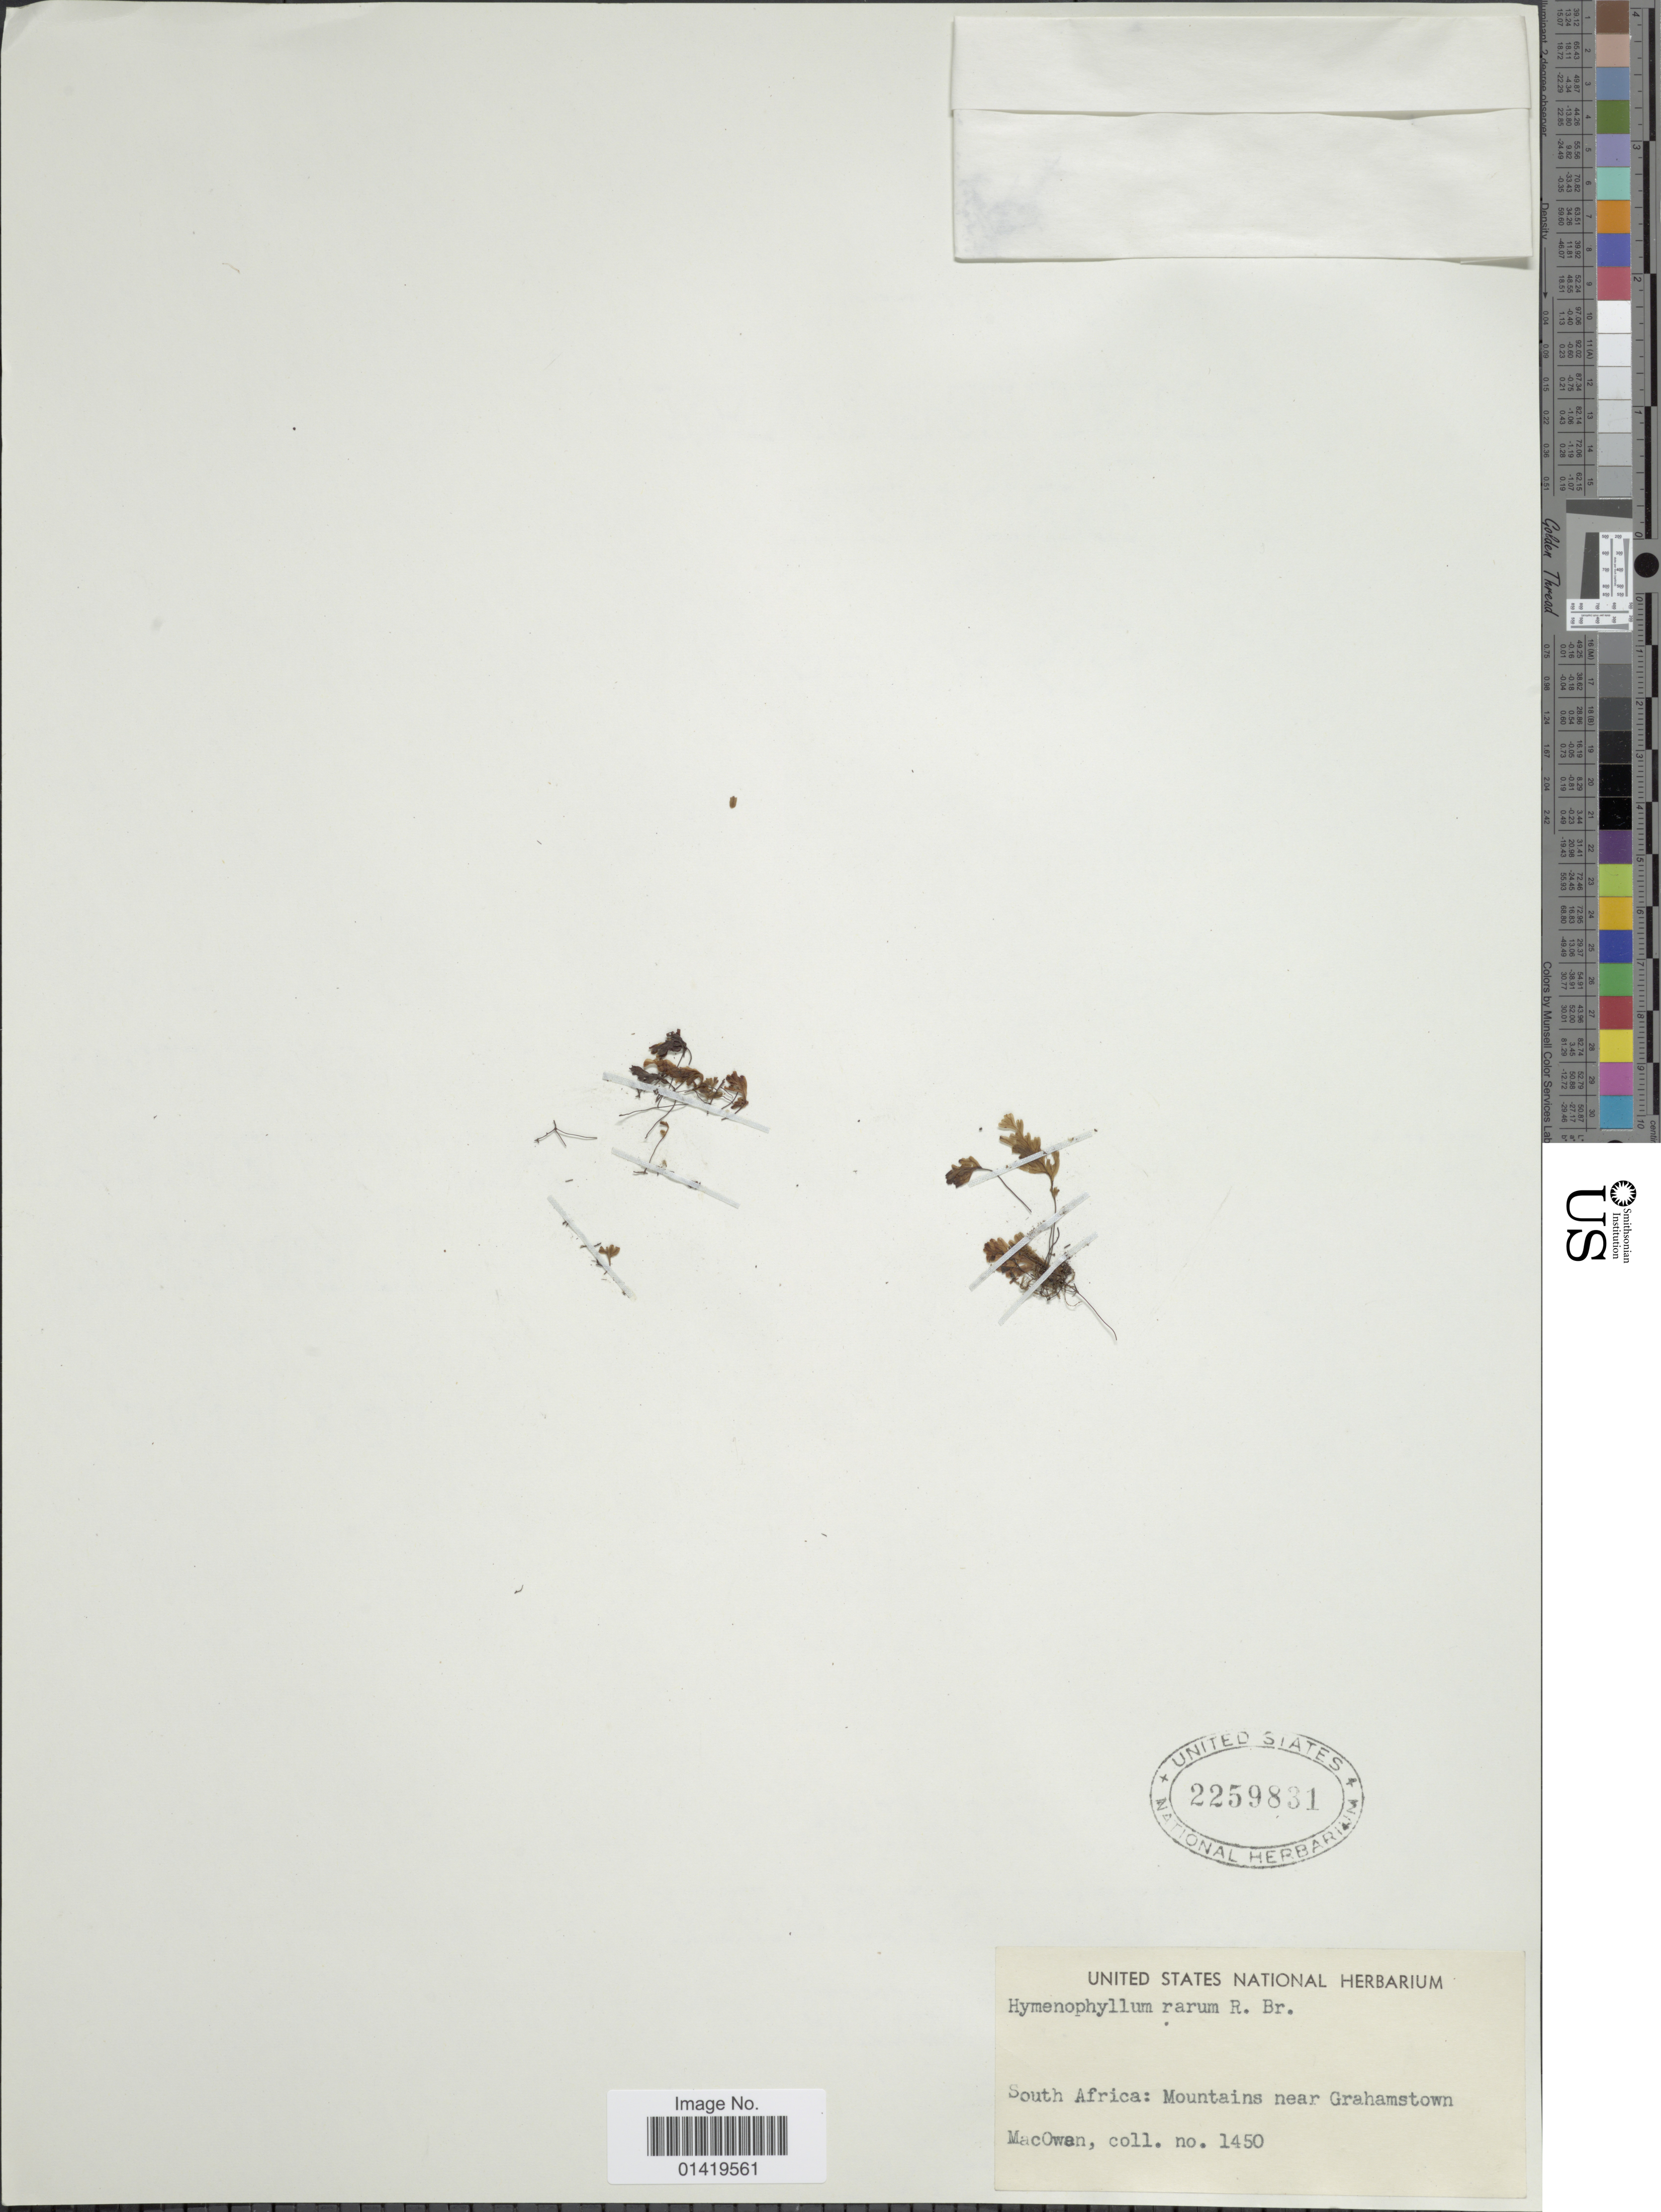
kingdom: Plantae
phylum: Tracheophyta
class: Polypodiopsida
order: Hymenophyllales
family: Hymenophyllaceae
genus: Hymenophyllum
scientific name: Hymenophyllum rarum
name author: R. Br.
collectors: MacOwan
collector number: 1450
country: South Africa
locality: South Africa: Mountains near Grahamstown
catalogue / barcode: US 2259831